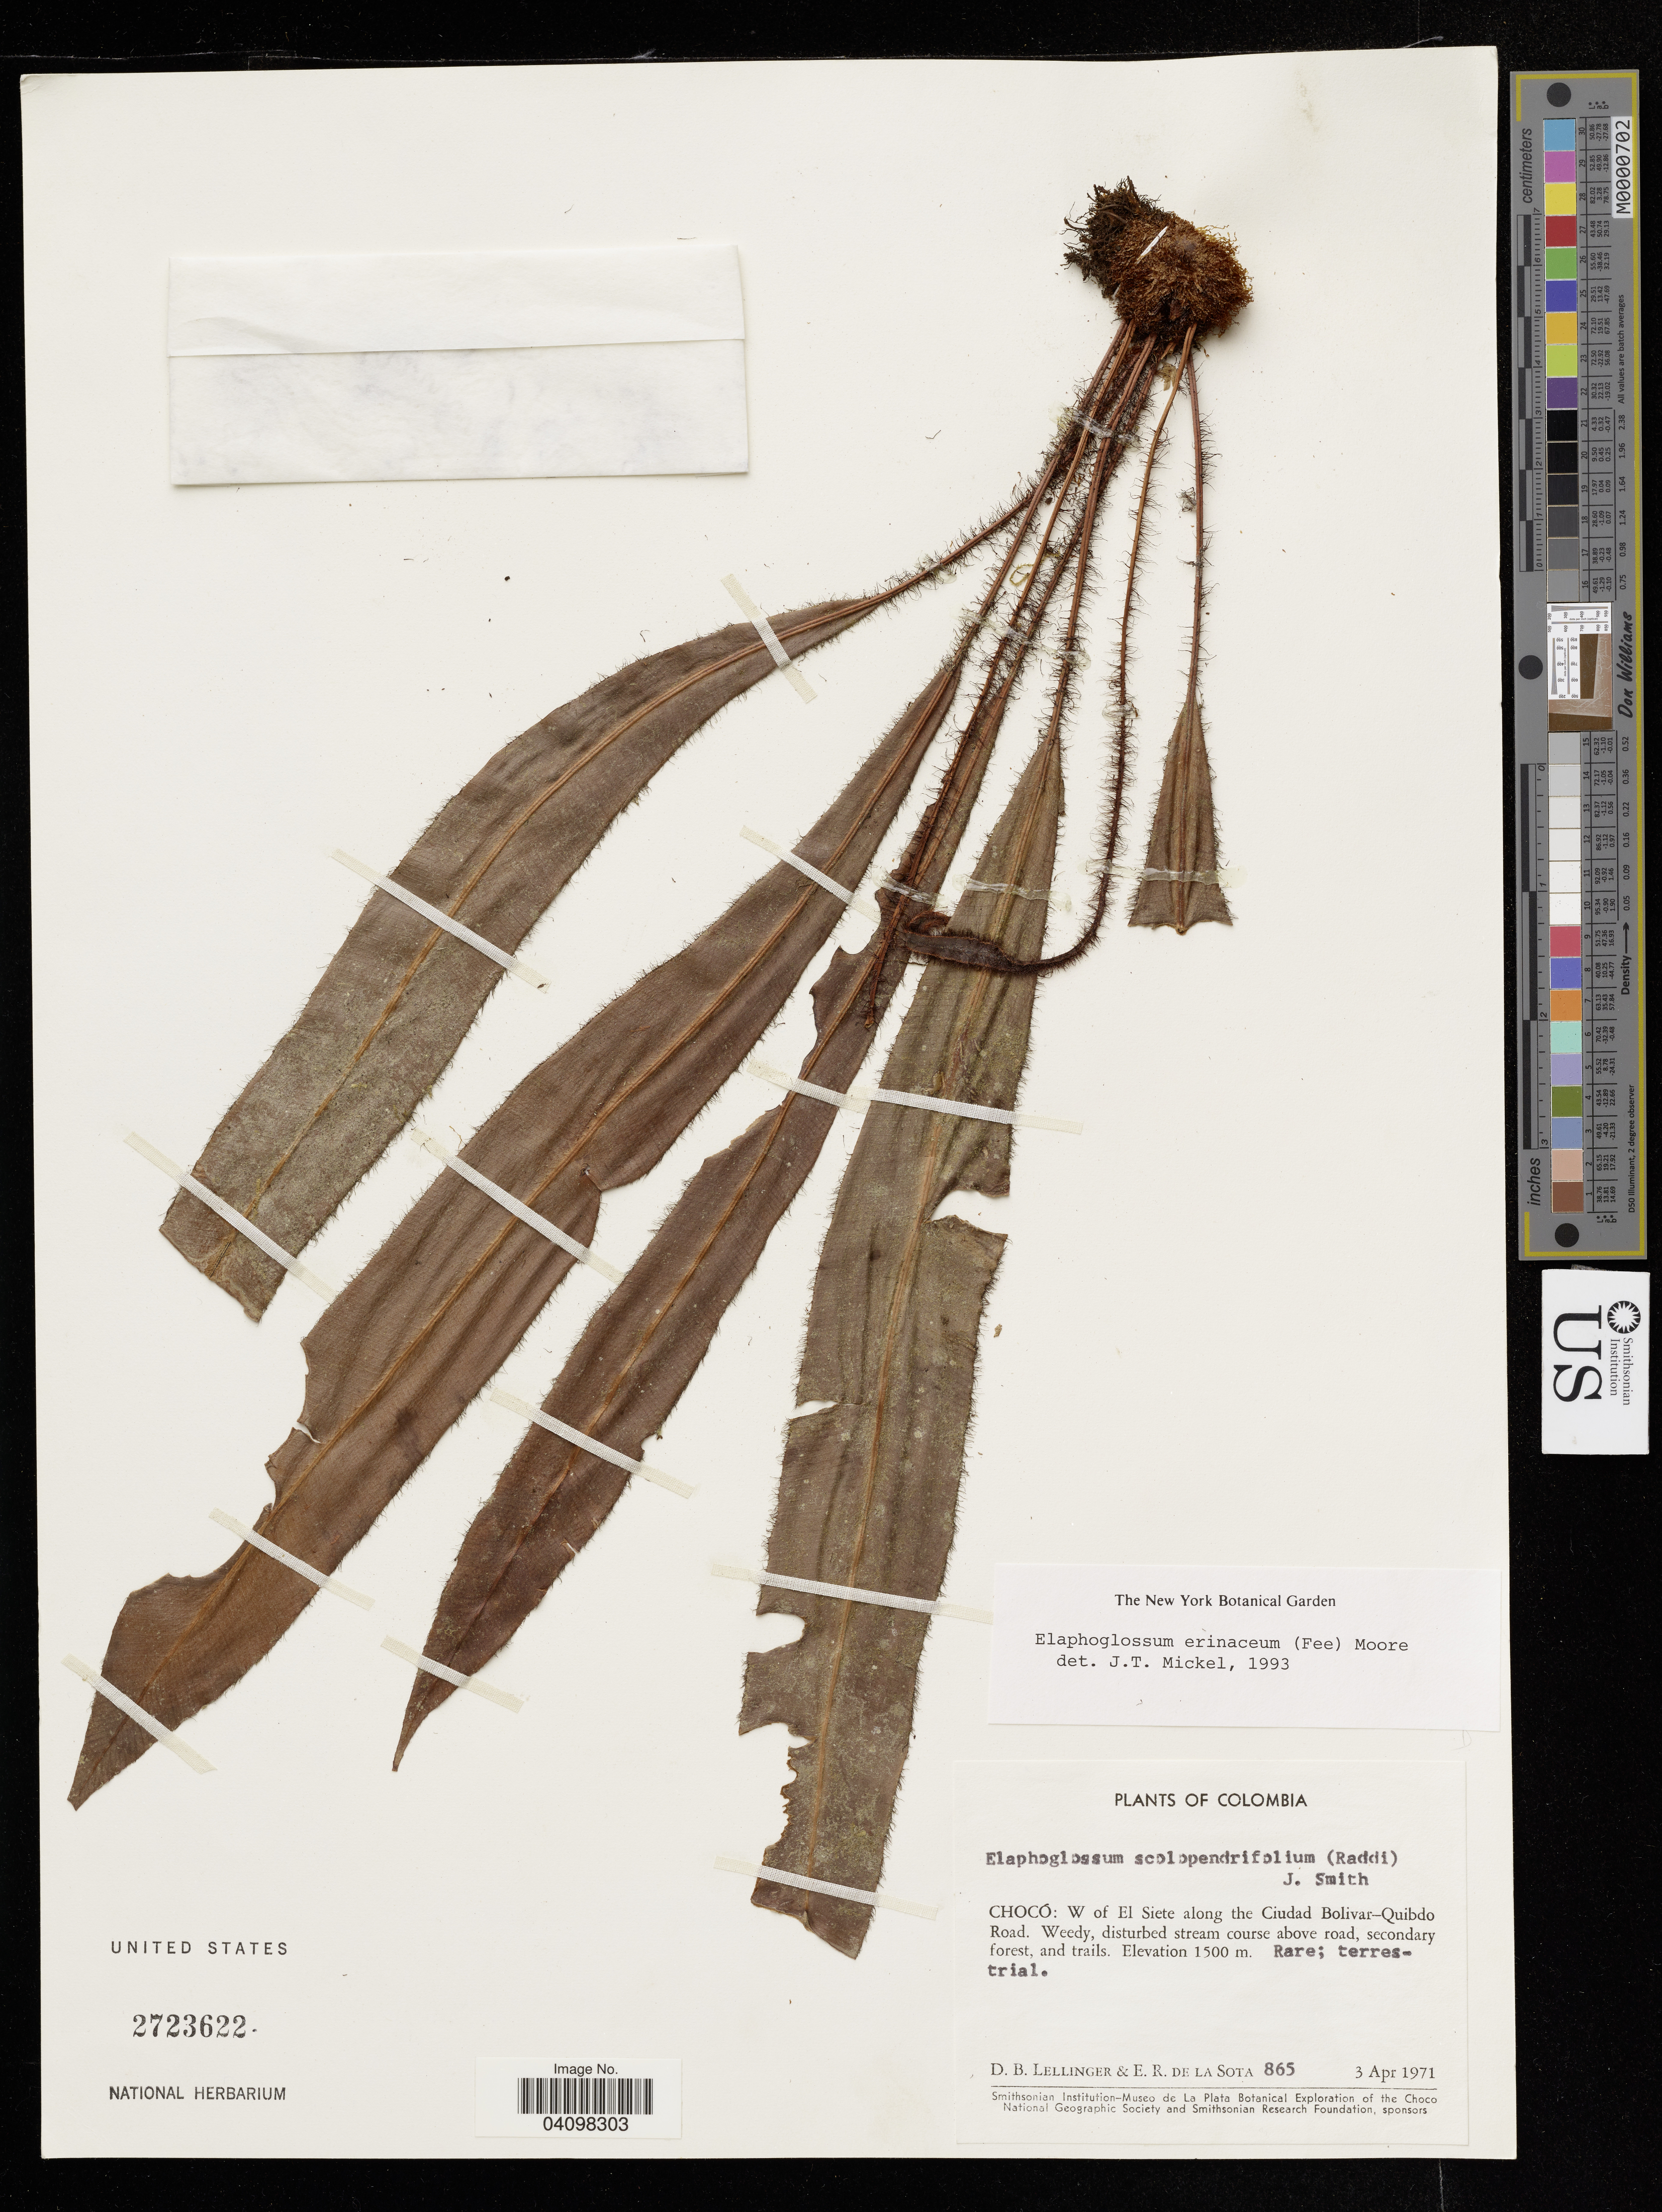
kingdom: Plantae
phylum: Tracheophyta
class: Polypodiopsida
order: Polypodiales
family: Dryopteridaceae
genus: Elaphoglossum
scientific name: Elaphoglossum erinaceum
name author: (Fée) T. Moore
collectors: D. B. Lellinger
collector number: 865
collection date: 1971-04-03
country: Colombia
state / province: Chocó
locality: W of El Siete along the Ciudad Bolivar-Quibdo Road. Weedy, disturbed stream course above road, secondary forest, and trails.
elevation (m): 1500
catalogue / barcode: US 2723622